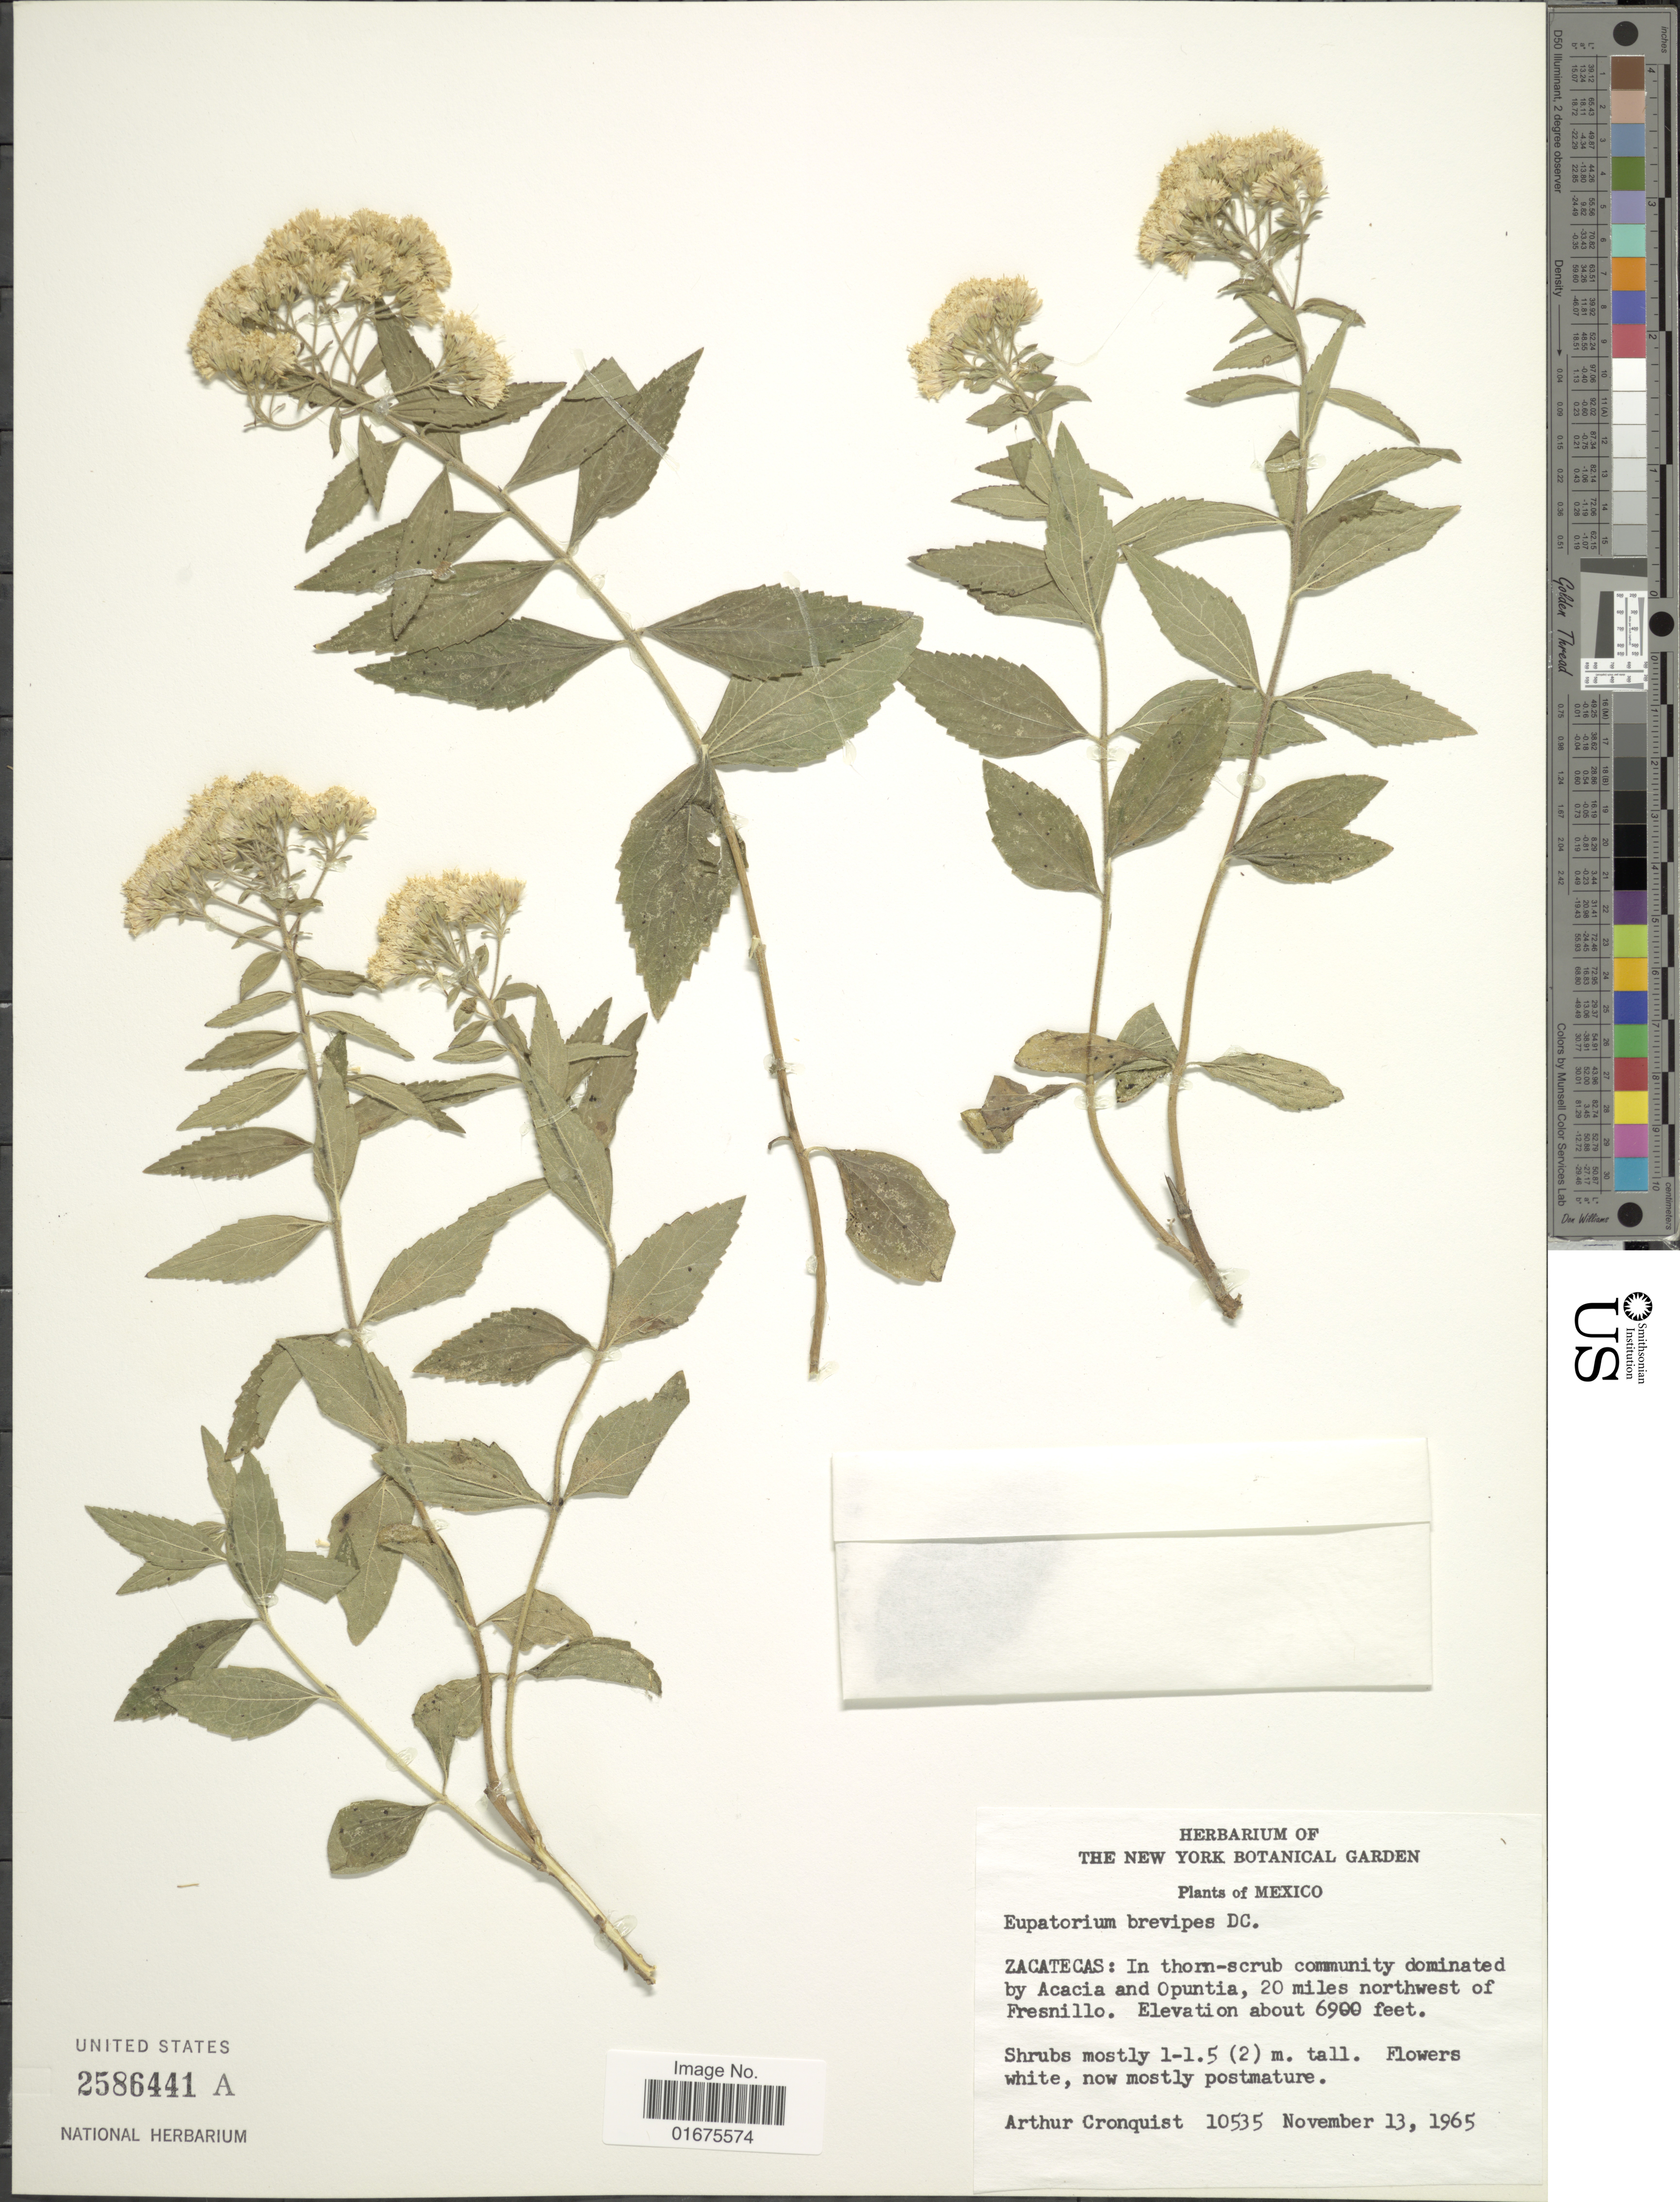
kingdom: Plantae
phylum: Tracheophyta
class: Magnoliopsida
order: Asterales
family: Asteraceae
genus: Ageratina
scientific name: Ageratina brevipes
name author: (DC.) R.M. King & H. Rob.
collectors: A. J. Cronquist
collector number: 10535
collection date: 1965-11-13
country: Mexico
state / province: Zacatecas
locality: In thorn - scrub community dominated by Acacia and Opuntia, 20 miles northwest of Fresnillo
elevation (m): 2103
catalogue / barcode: US 2586441A